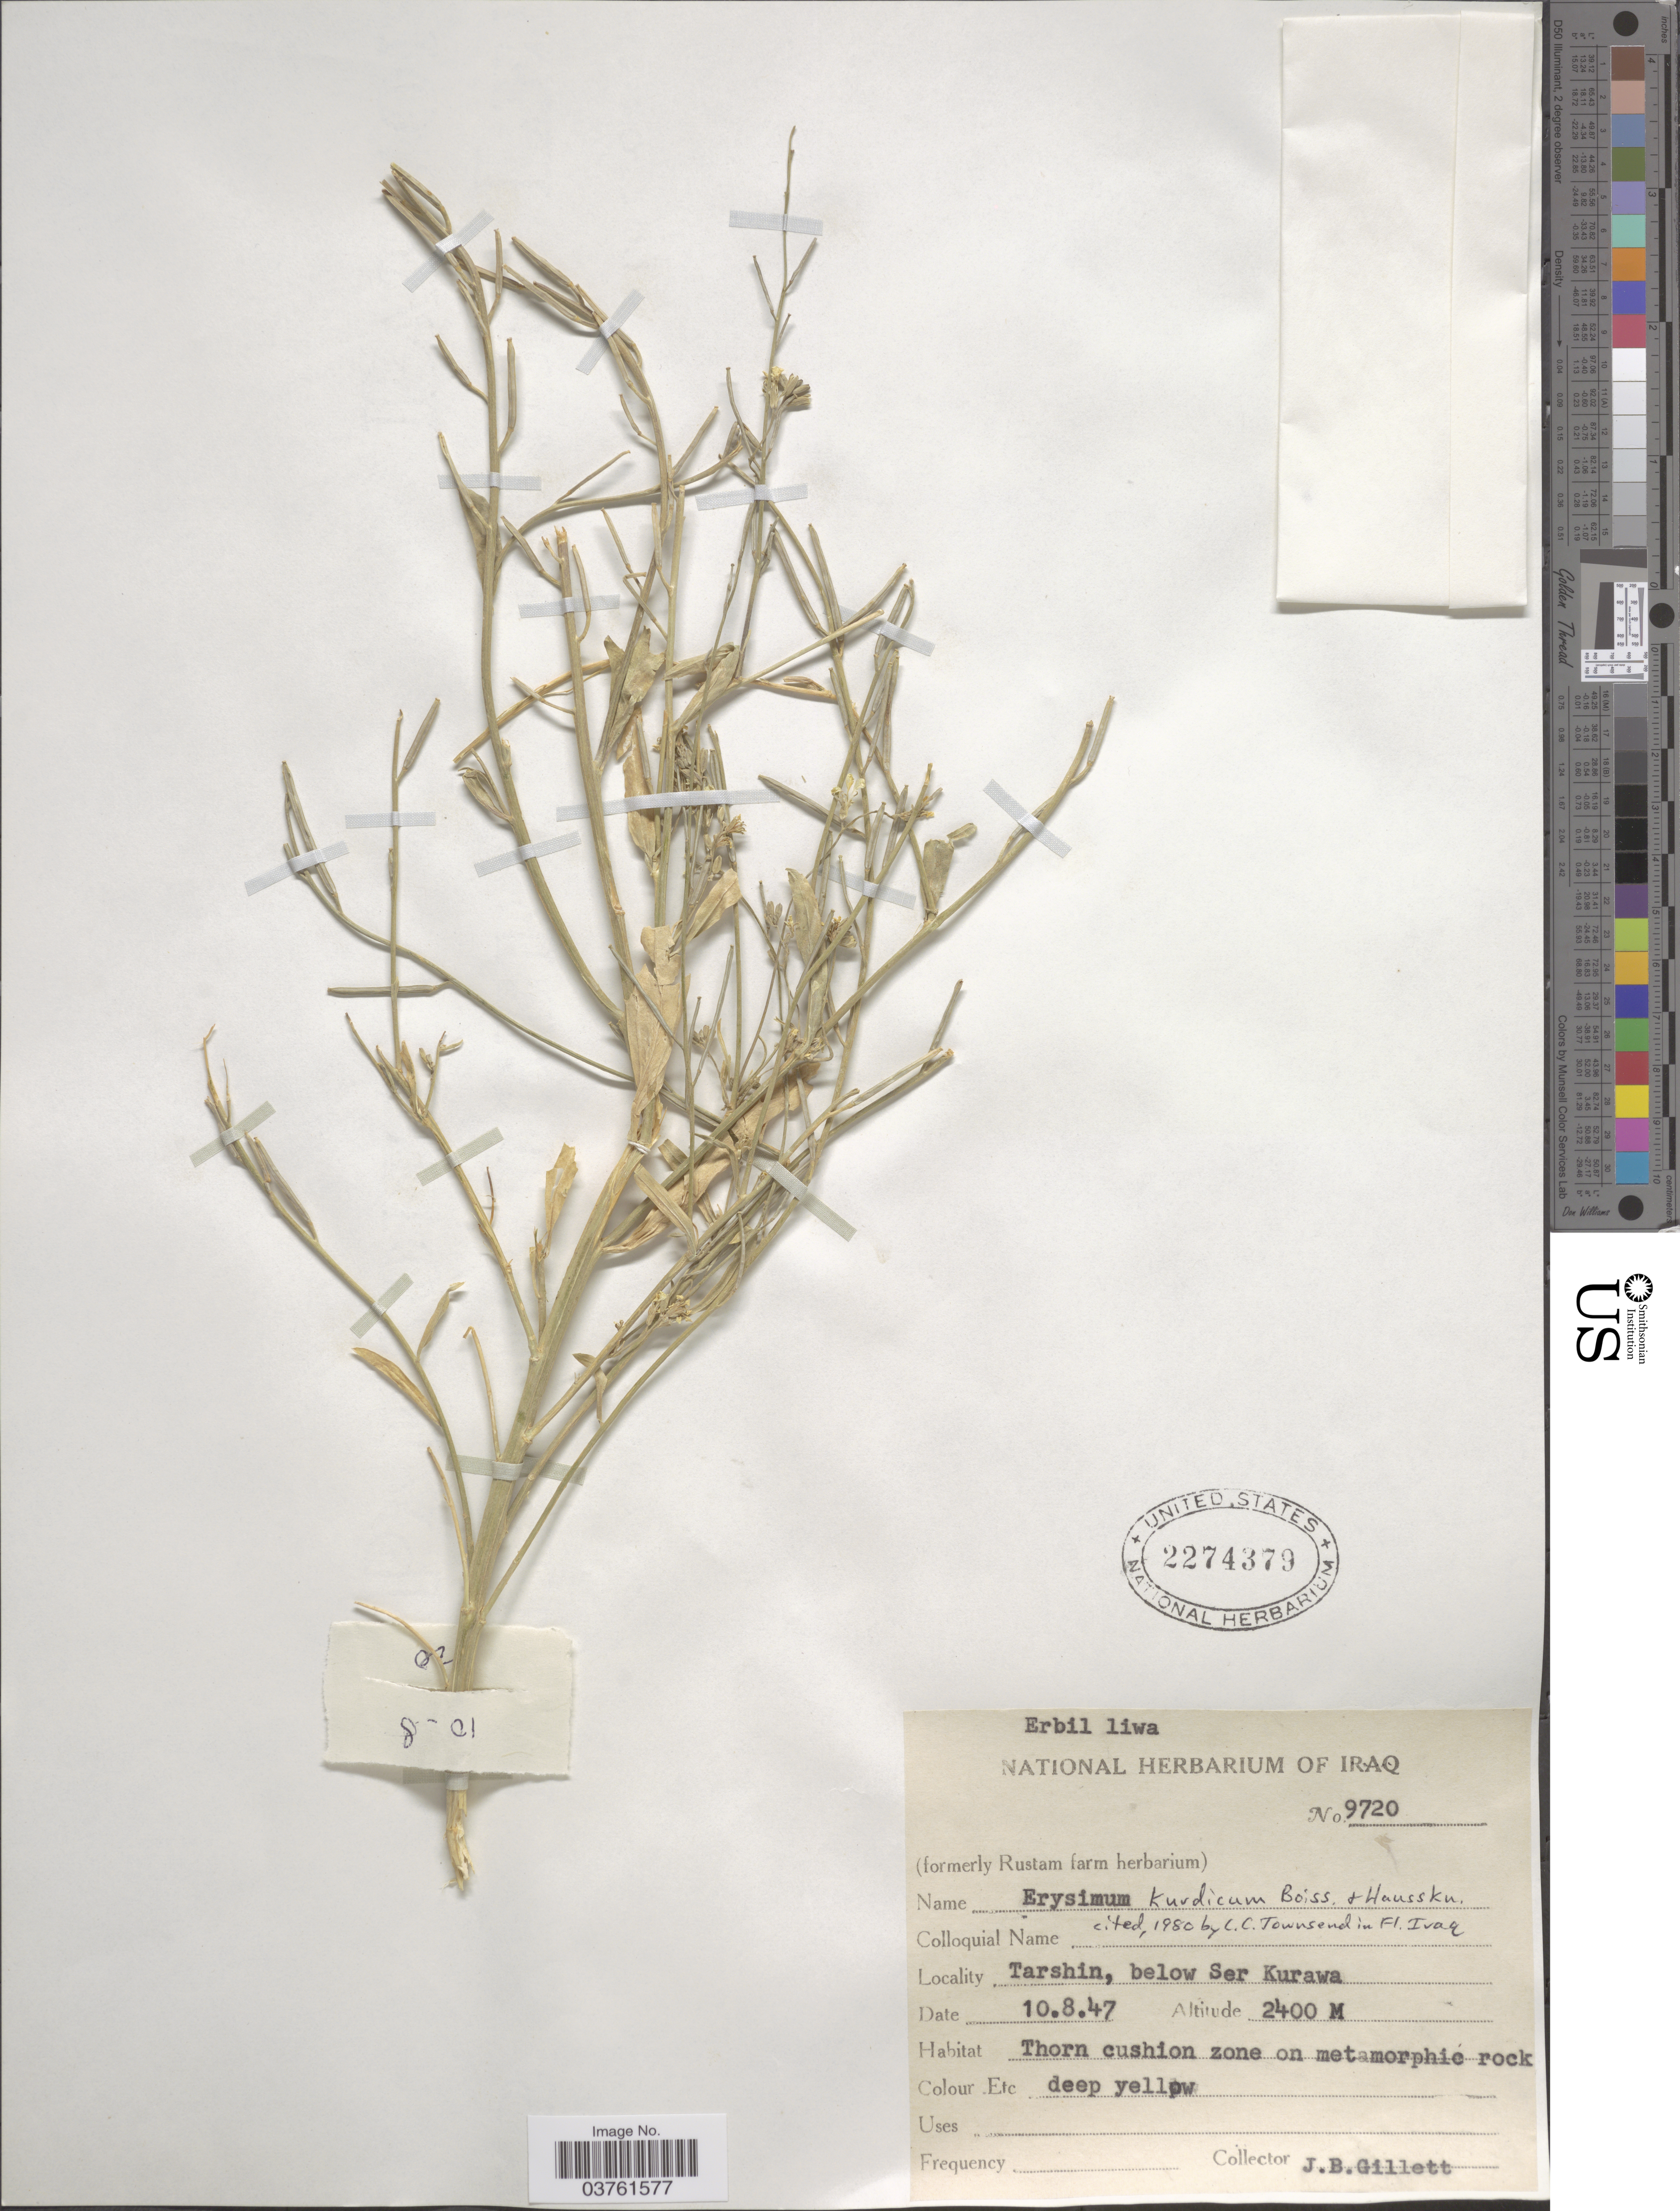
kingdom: Plantae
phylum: Tracheophyta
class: Magnoliopsida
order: Brassicales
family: Brassicaceae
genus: Erysimum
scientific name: Erysimum kurdicum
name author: Boiss. & Hausskn.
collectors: J. B. Gillett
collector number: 9720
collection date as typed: Transcribed d/m/y: 10/8/47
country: Iraq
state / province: Arbīl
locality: Erbil liwa. Tarshin, below Ser Kurawa.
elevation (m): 2400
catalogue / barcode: US 2274379